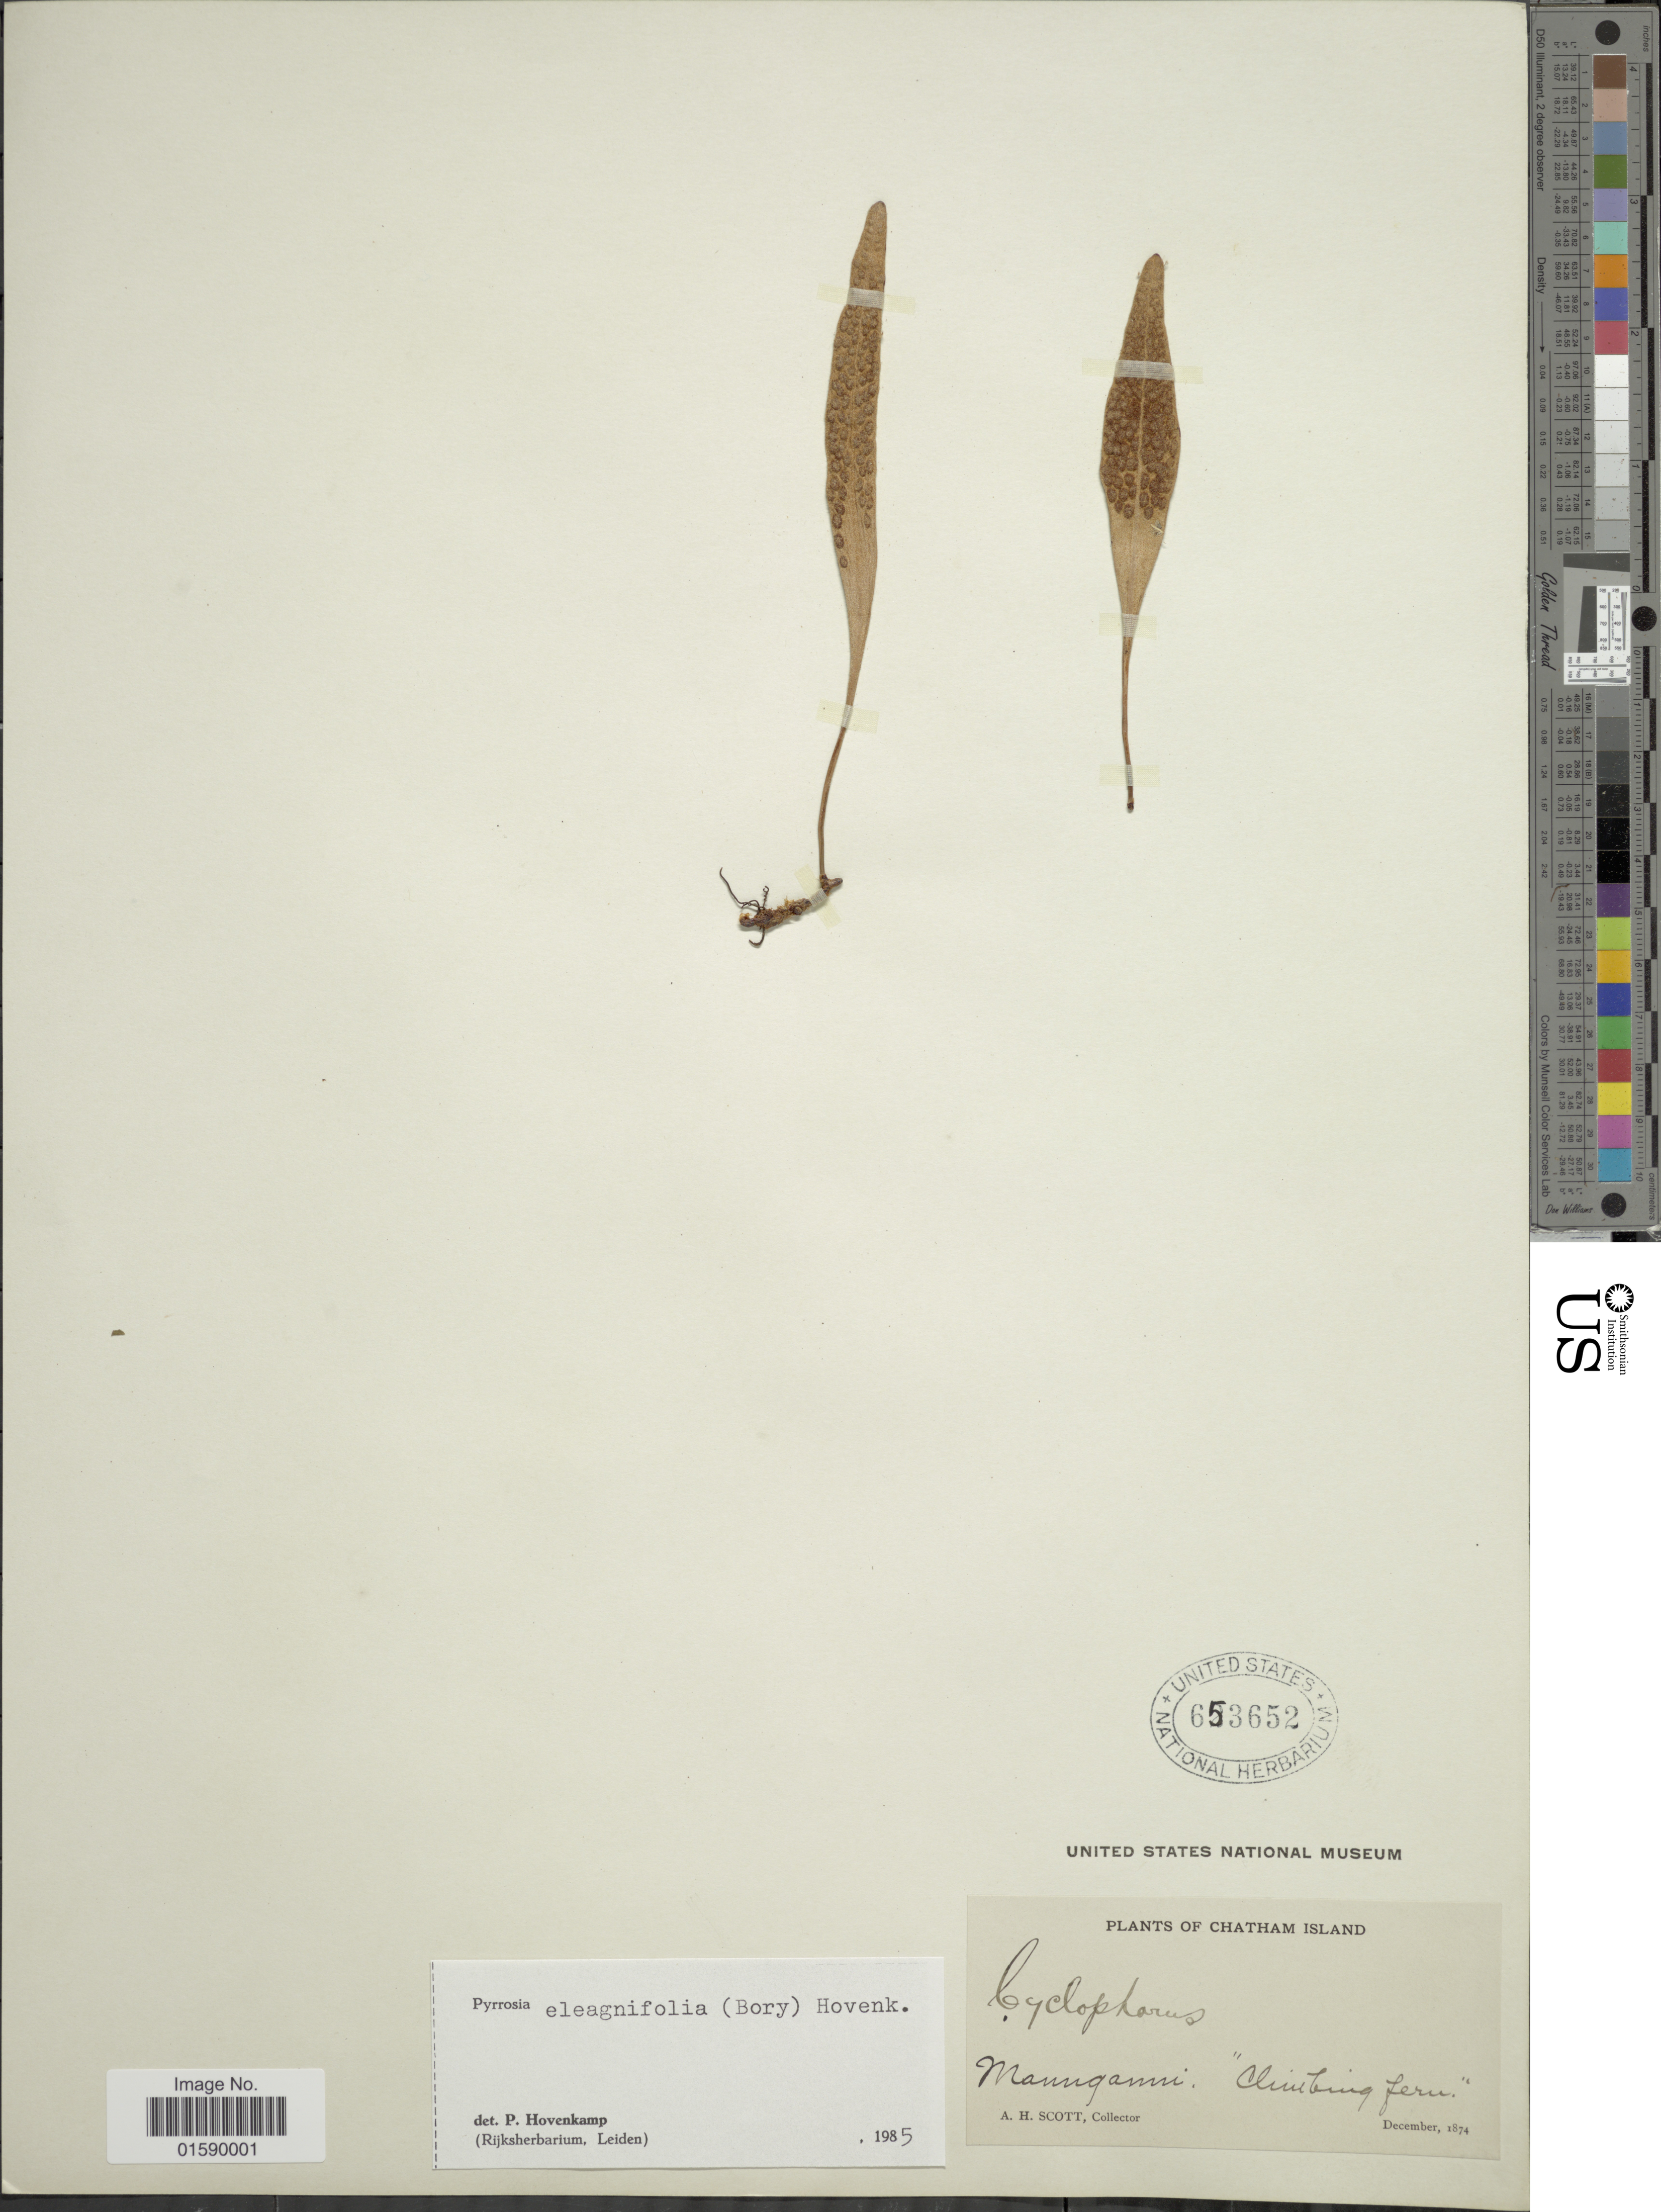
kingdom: Plantae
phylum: Tracheophyta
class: Polypodiopsida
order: Polypodiales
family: Polypodiaceae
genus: Pyrrosia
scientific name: Pyrrosia elaeagnifolia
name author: (Bory) Hovenkamp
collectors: A. H. Scott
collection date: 1874-12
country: New Zealand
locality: Chatham Island. Maunganui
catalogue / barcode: US 653652